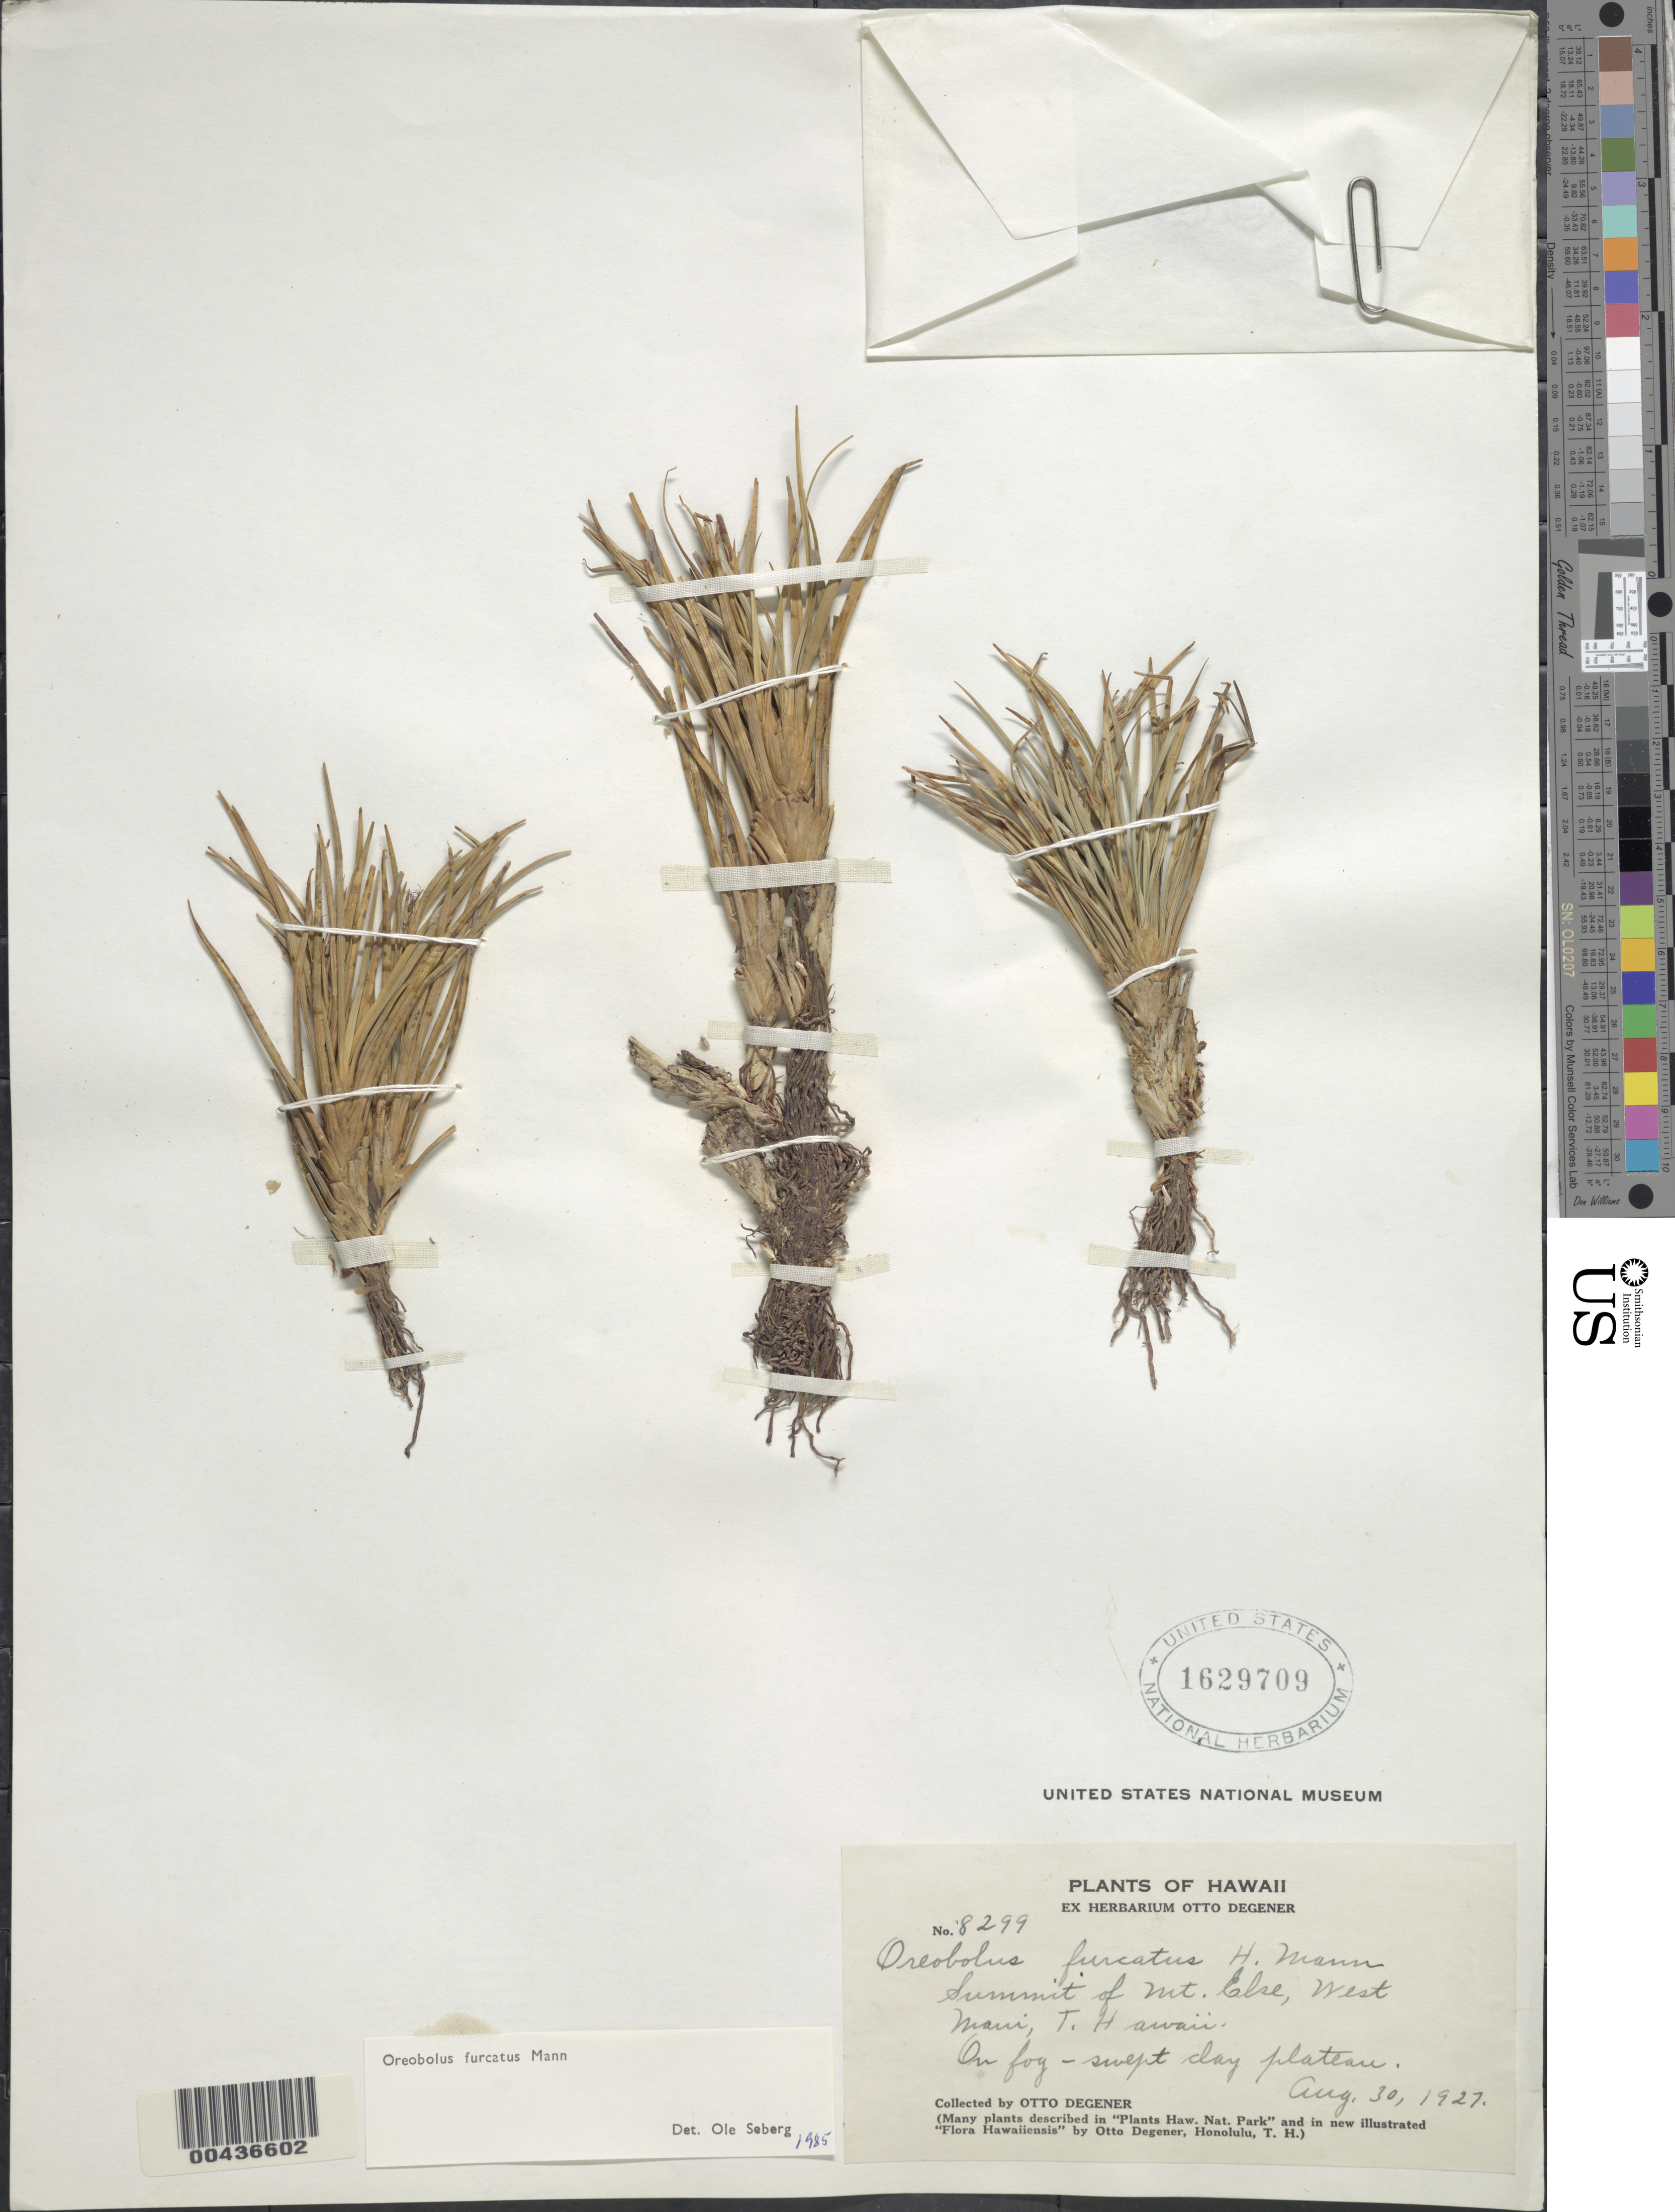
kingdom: Plantae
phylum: Tracheophyta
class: Liliopsida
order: Poales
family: Cyperaceae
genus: Oreobolus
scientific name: Oreobolus furcatus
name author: H. Mann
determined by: Seberg, O.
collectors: O. Degener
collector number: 8299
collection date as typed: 30 Aug 1927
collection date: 1927-08-30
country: United States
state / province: Hawaii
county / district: Maui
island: Maui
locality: Summit of Mount Eke, W Maui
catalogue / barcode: US 1629709